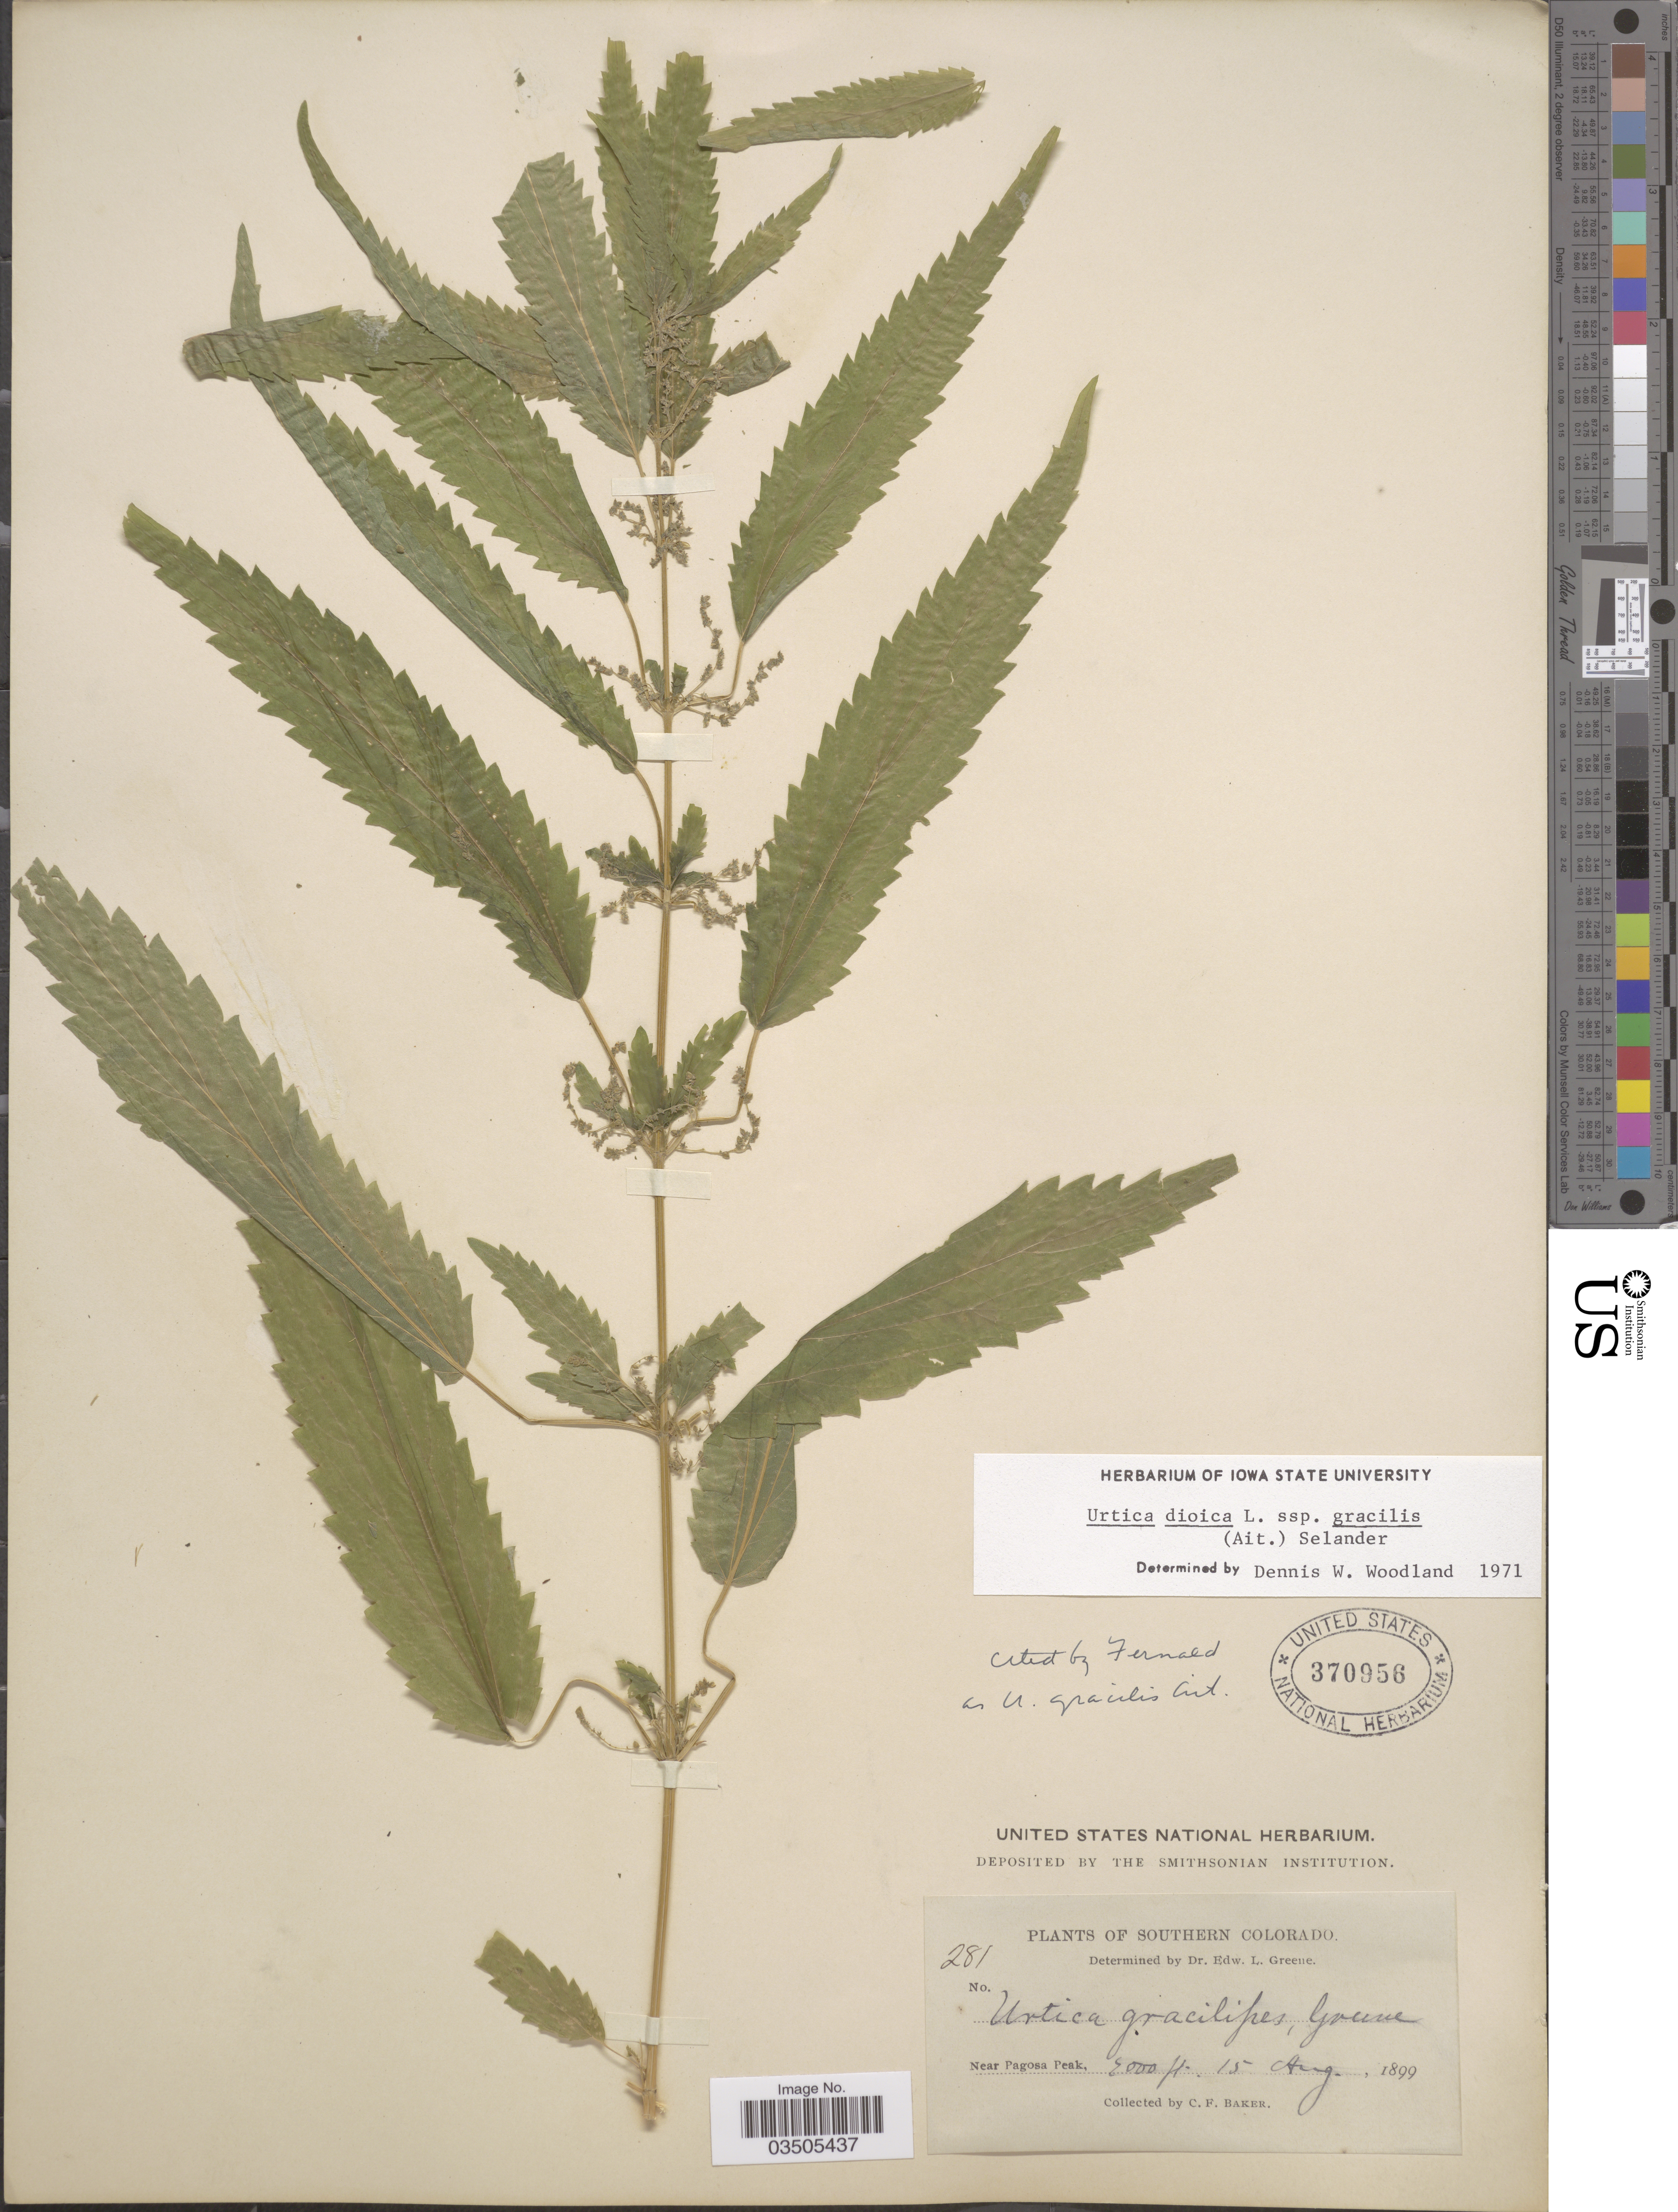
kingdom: Plantae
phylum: Tracheophyta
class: Magnoliopsida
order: Rosales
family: Urticaceae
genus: Urtica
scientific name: Urtica dioica subsp. gracilis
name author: L.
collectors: C. F. Baker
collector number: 281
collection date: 1899-08-15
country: United States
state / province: Colorado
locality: Southern Colorado. Near Pagosa Peak.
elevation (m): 1219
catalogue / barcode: US 370956